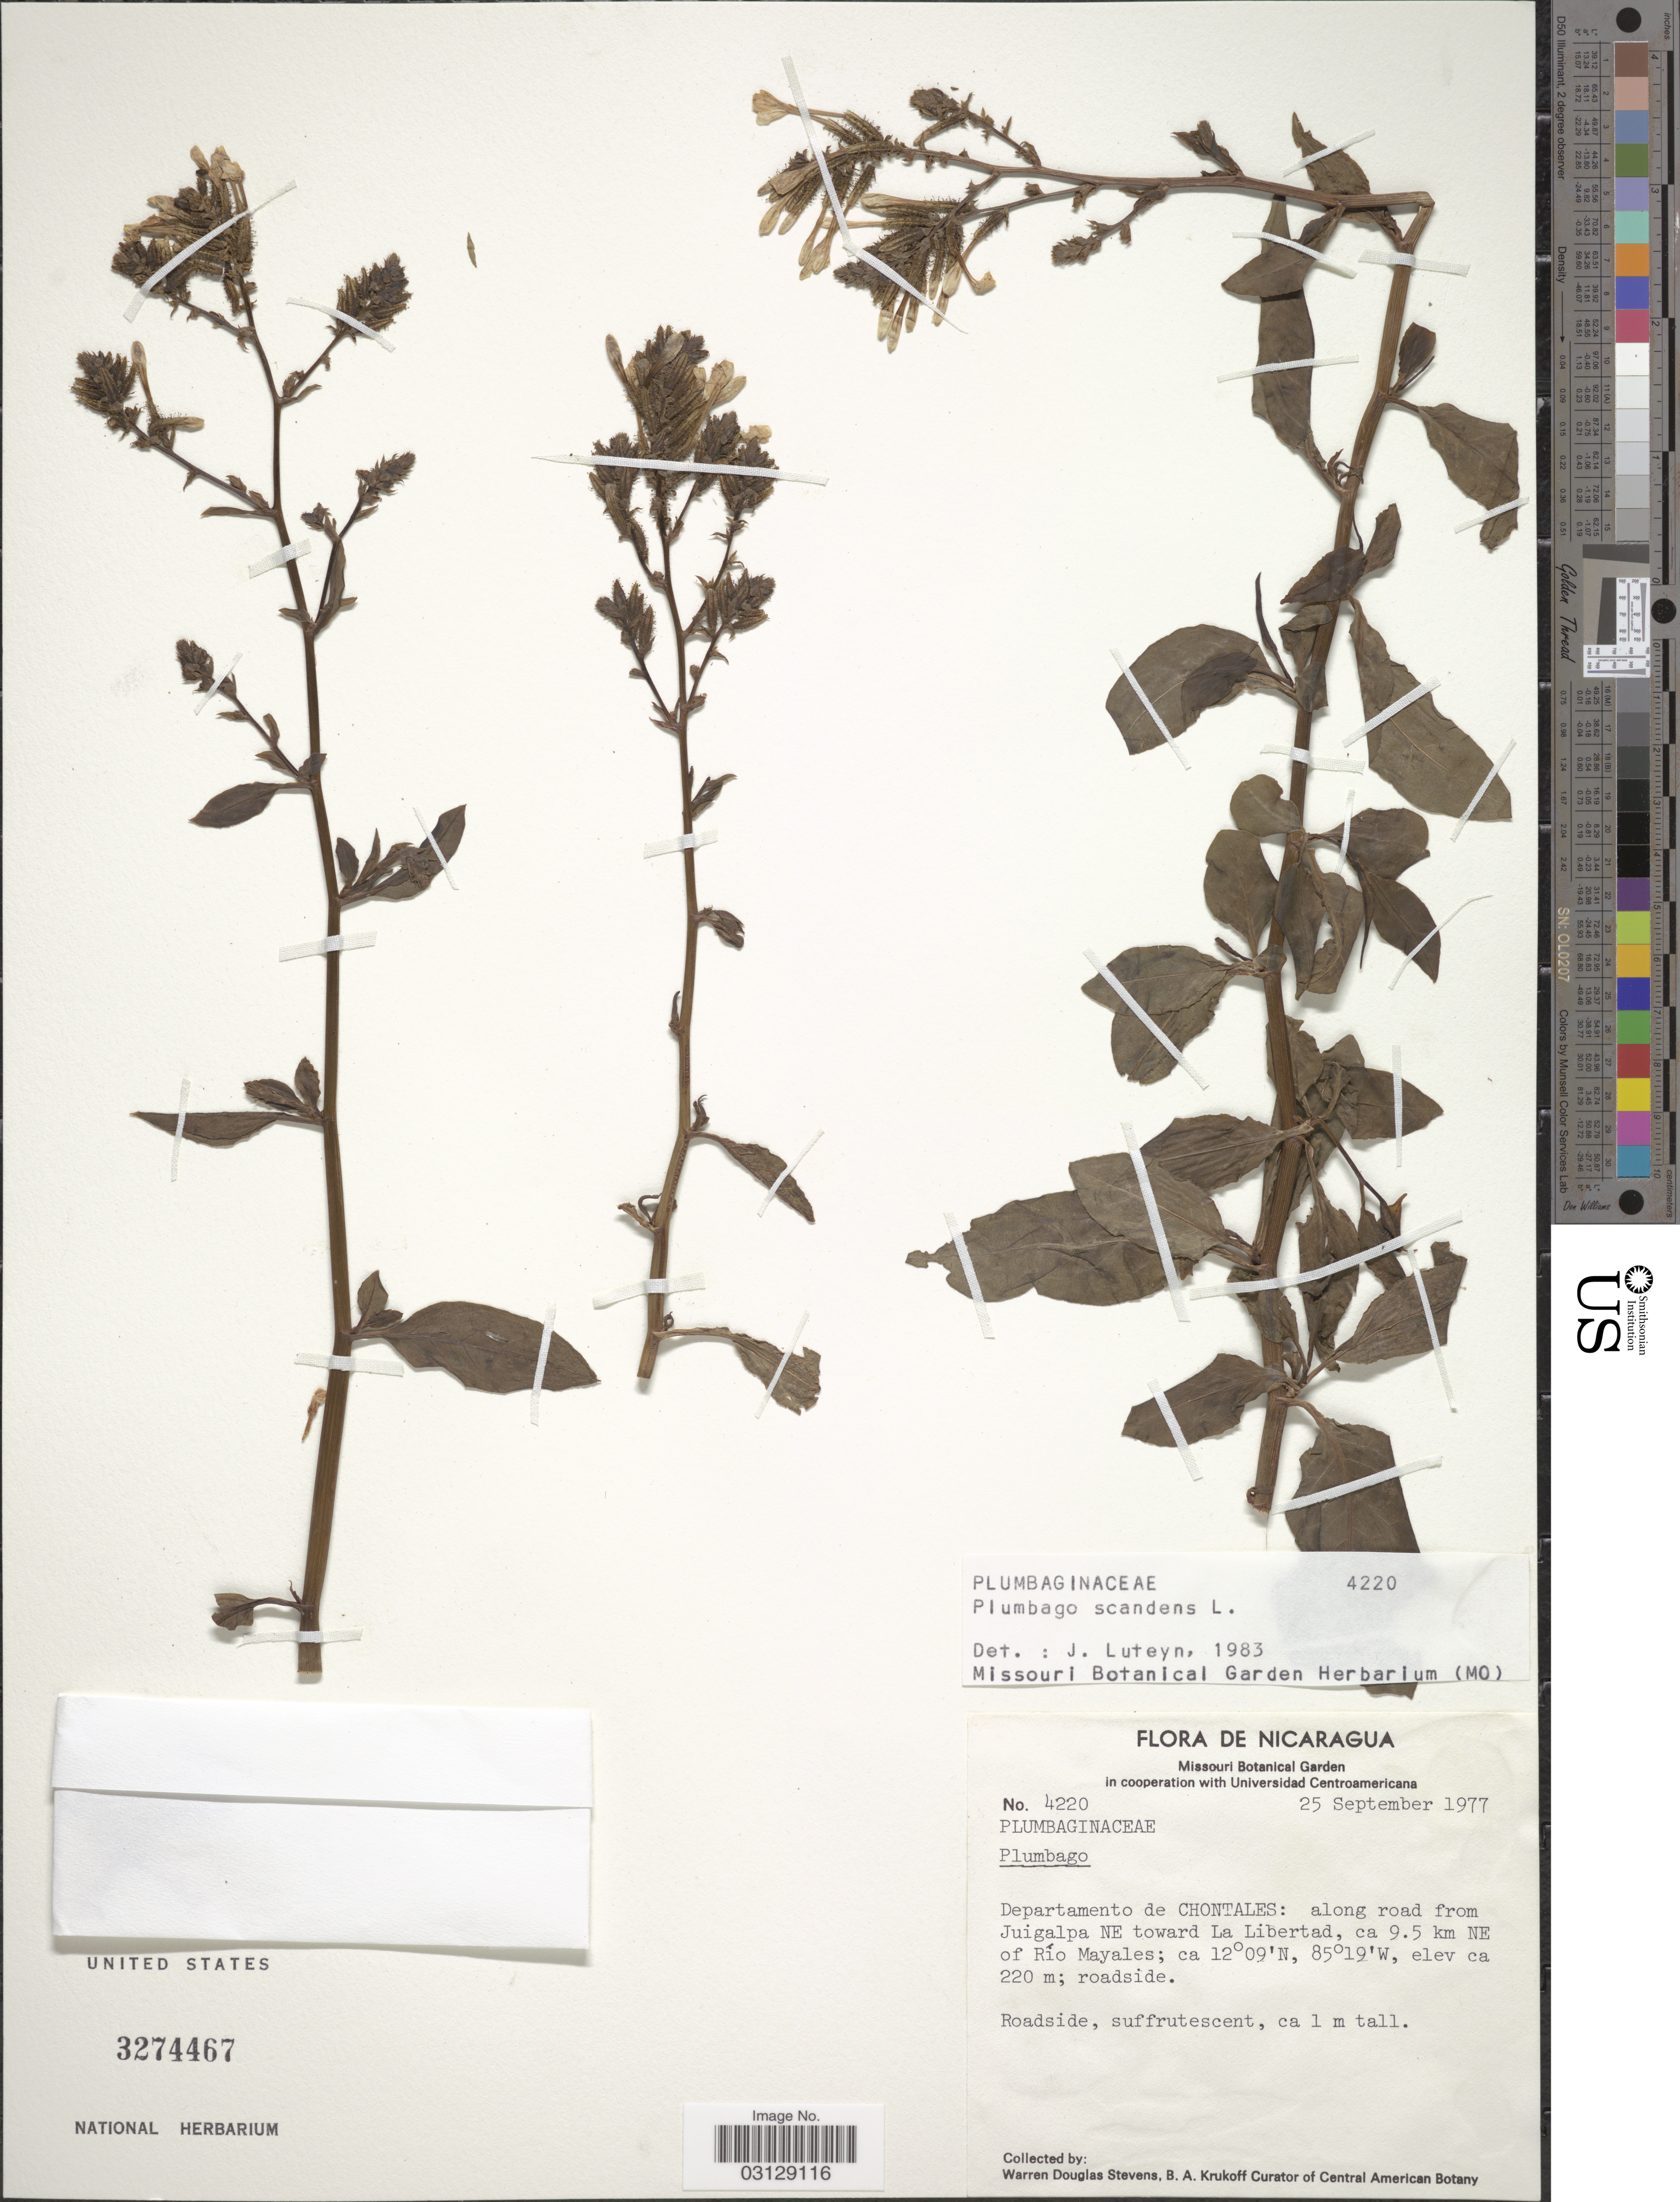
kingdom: Plantae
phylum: Tracheophyta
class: Magnoliopsida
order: Caryophyllales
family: Plumbaginaceae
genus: Plumbago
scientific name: Plumbago scandens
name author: L.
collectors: W. D. Stevens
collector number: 4220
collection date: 1977-09-25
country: Nicaragua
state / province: Chontales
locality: Departamento de Chontales: along road from Juigalpa NE toward La Libertad, ca 9.5 km NE of Río Mayales.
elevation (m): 220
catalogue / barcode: US 3274467